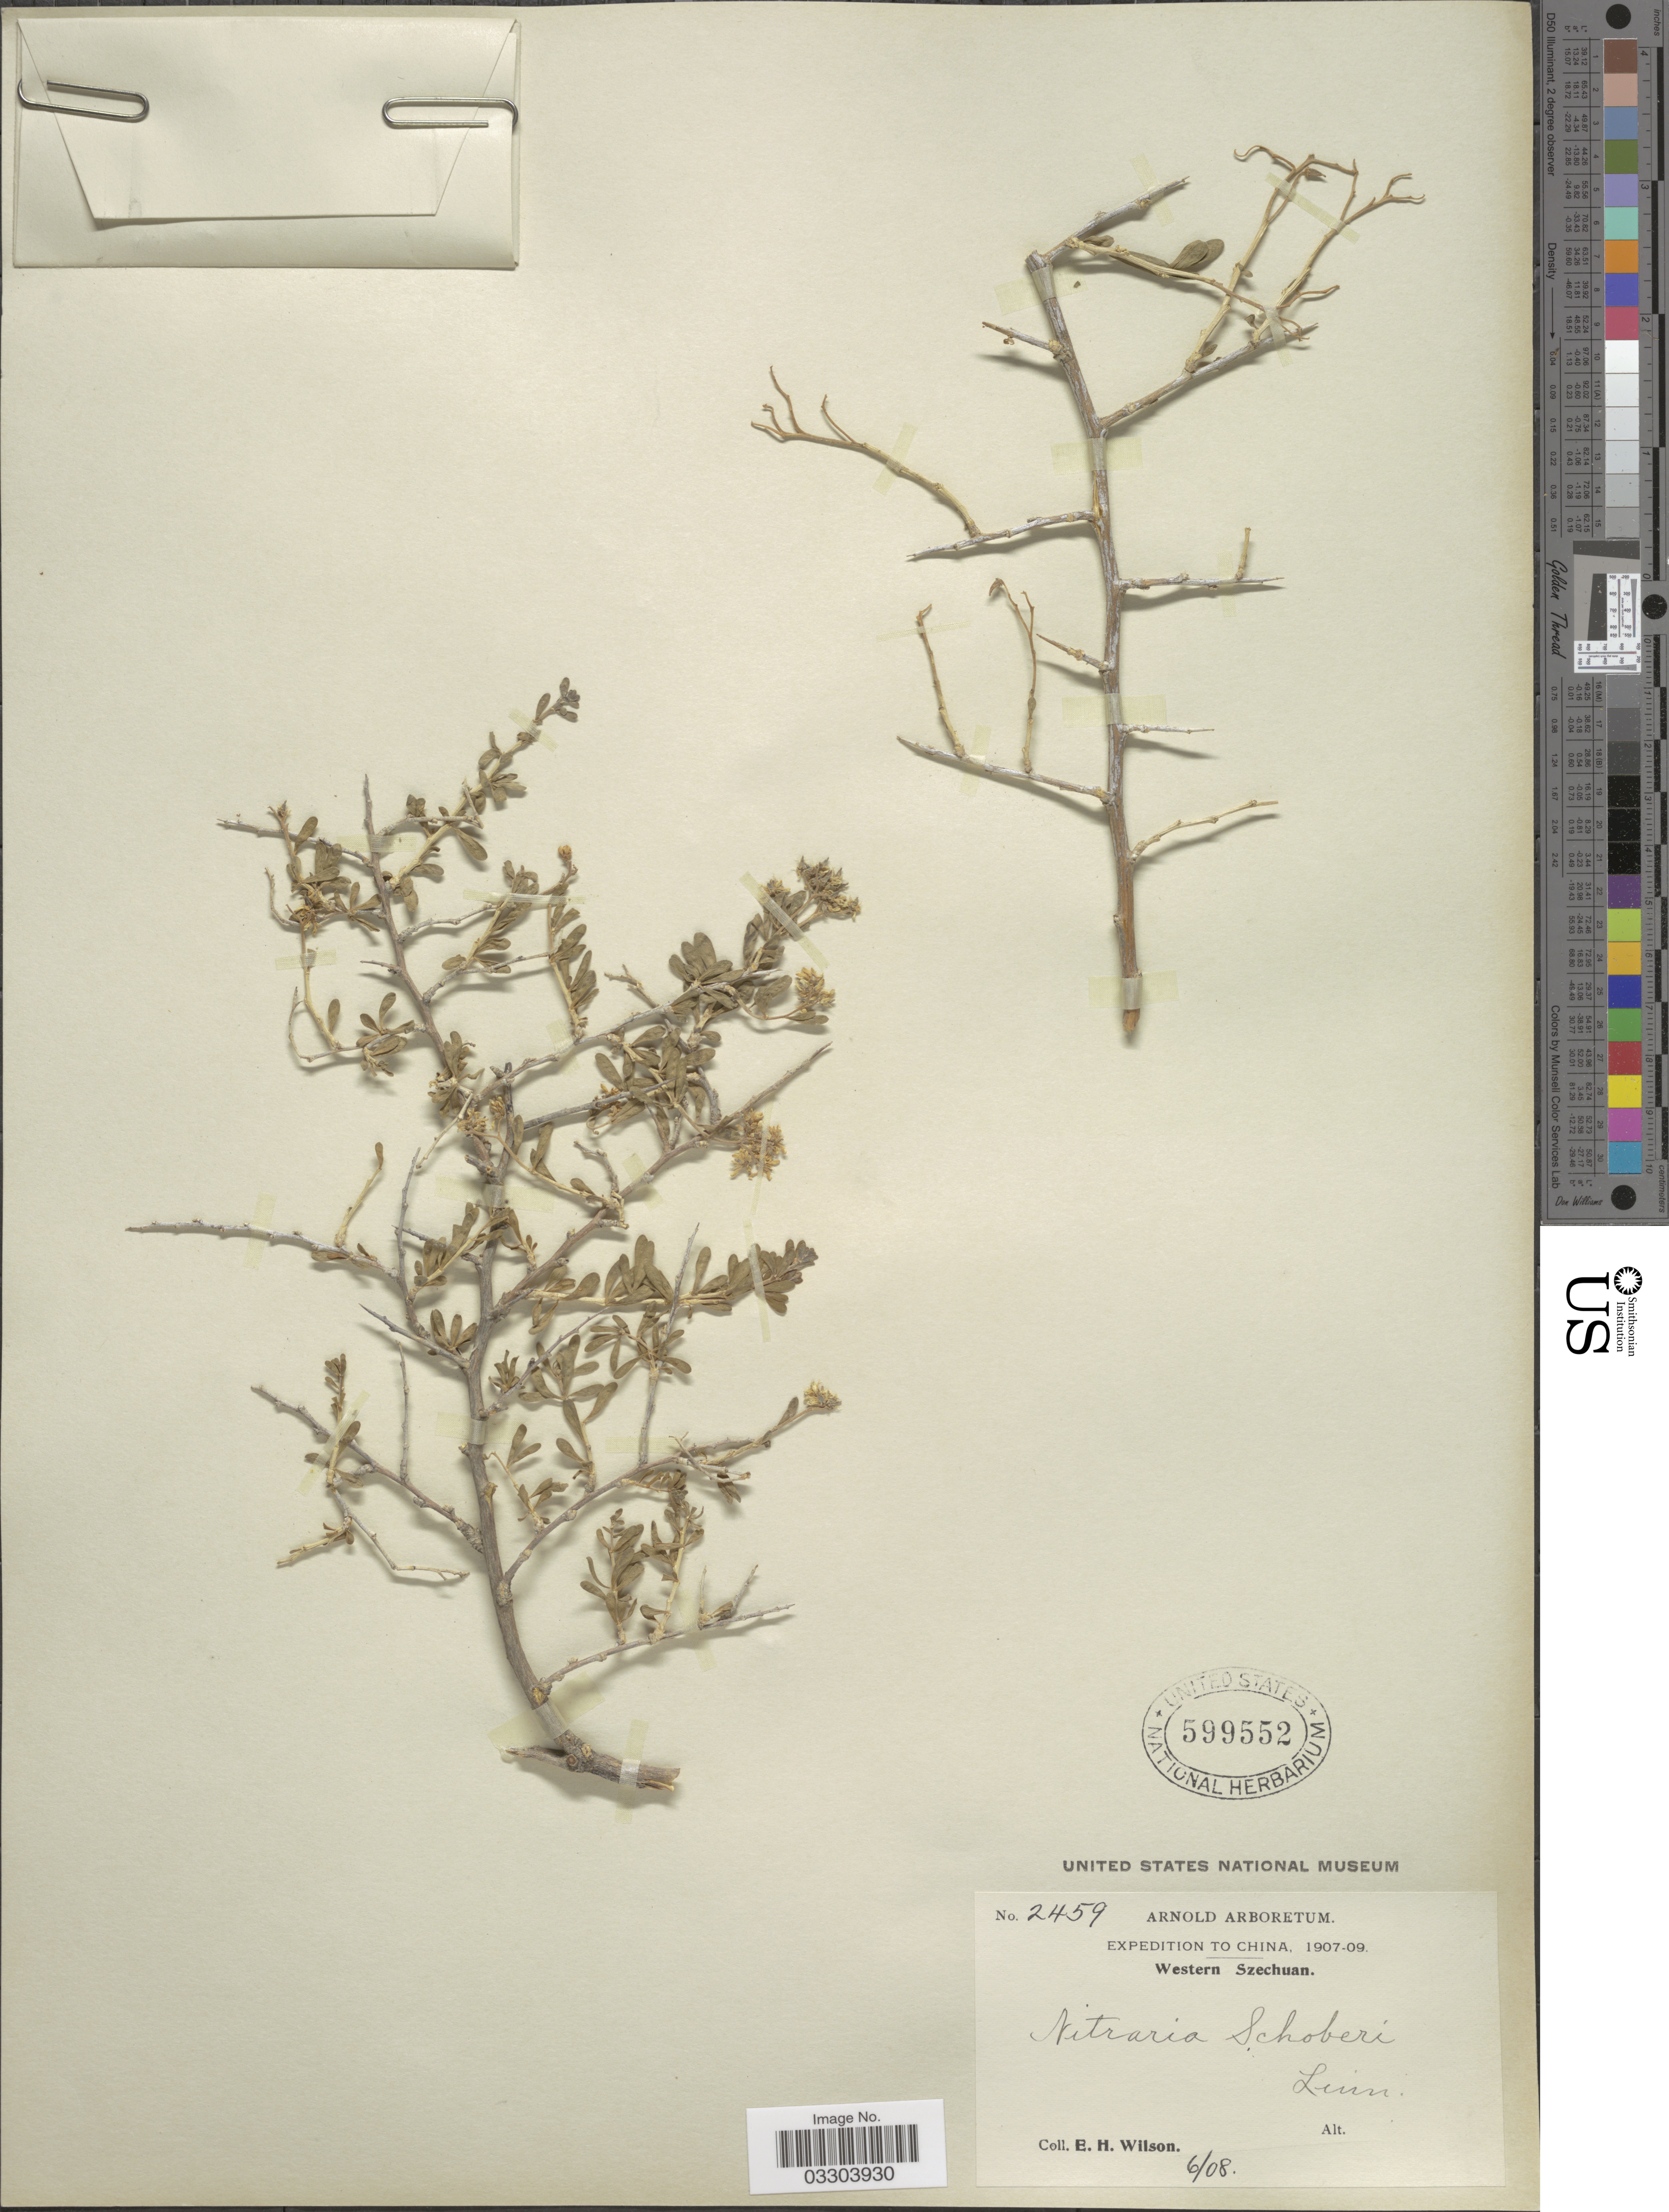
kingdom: Plantae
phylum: Tracheophyta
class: Magnoliopsida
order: Sapindales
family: Nitrariaceae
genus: Nitraria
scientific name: Nitraria schoberi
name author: L.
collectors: E. Wilson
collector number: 2459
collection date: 1908-06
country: China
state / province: Sichuan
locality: Western Szechuan.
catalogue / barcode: US 599552